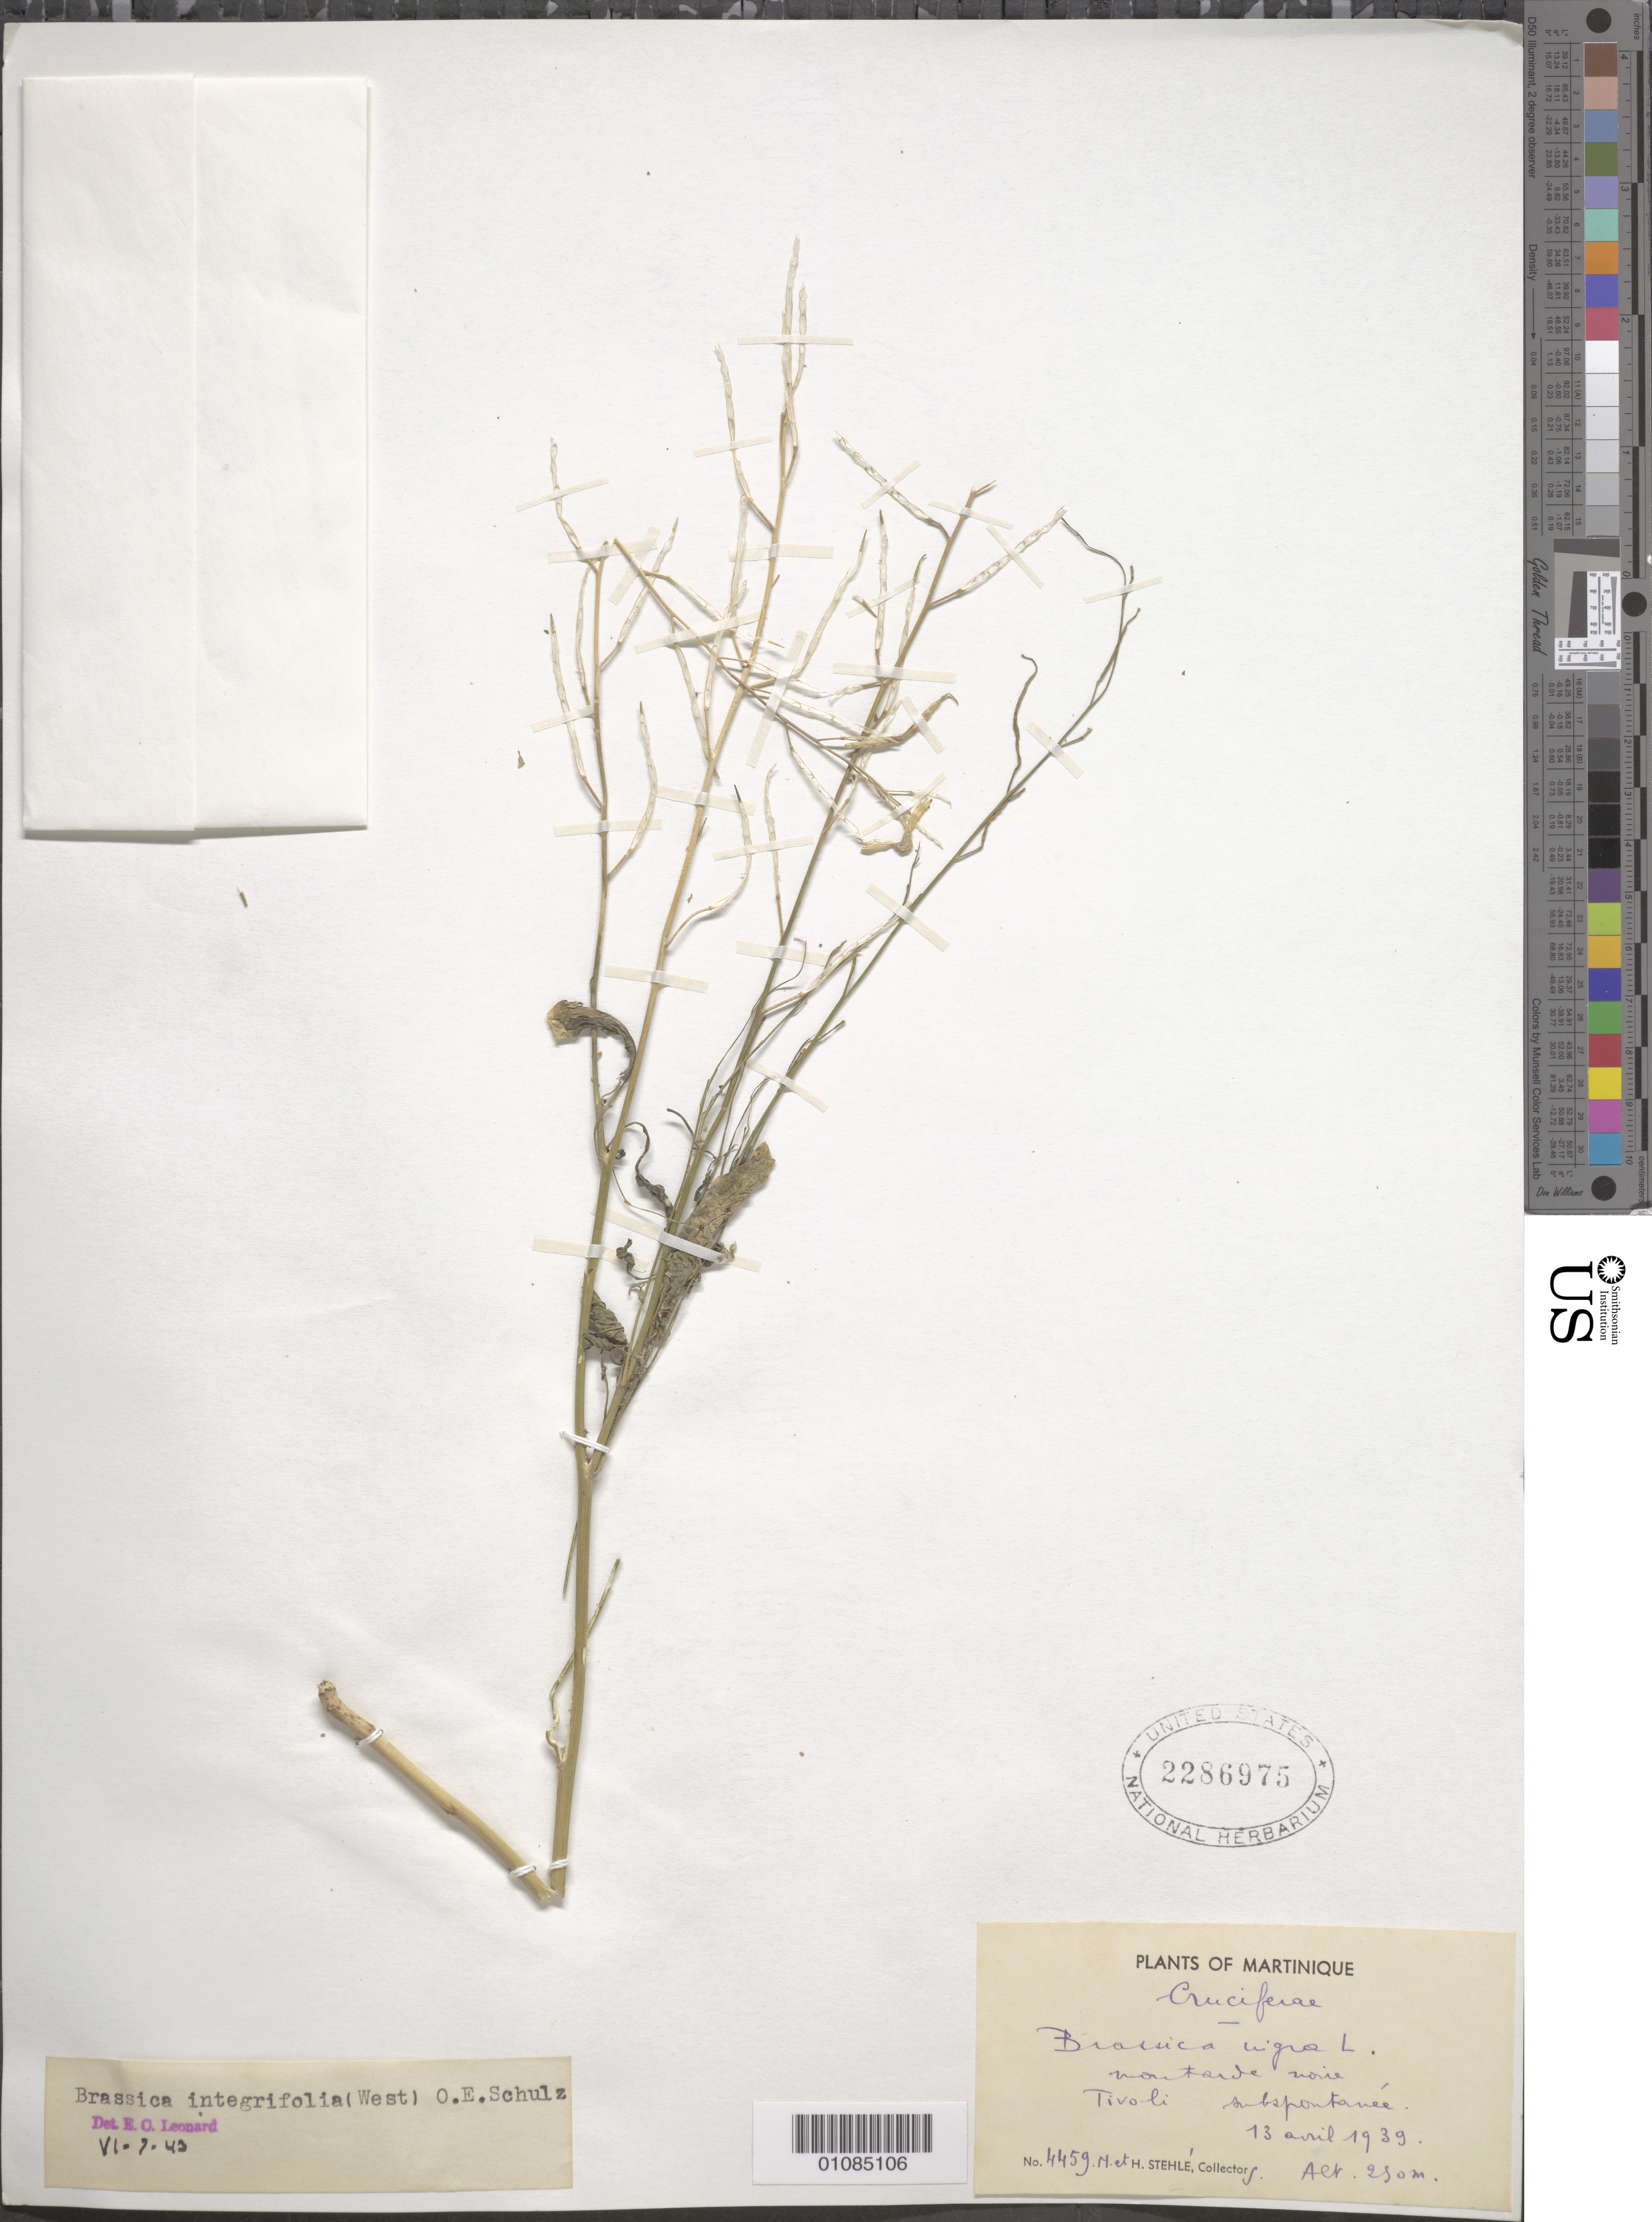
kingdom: Plantae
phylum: Tracheophyta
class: Magnoliopsida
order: Brassicales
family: Brassicaceae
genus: Brassica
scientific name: Brassica integrifolia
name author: (H. West) O.E. Schulz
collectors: H. Stehlé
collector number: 4459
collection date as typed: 13 Apr 1939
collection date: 1939-04-13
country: Martinique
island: Martinique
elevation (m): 230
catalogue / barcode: US 2286975